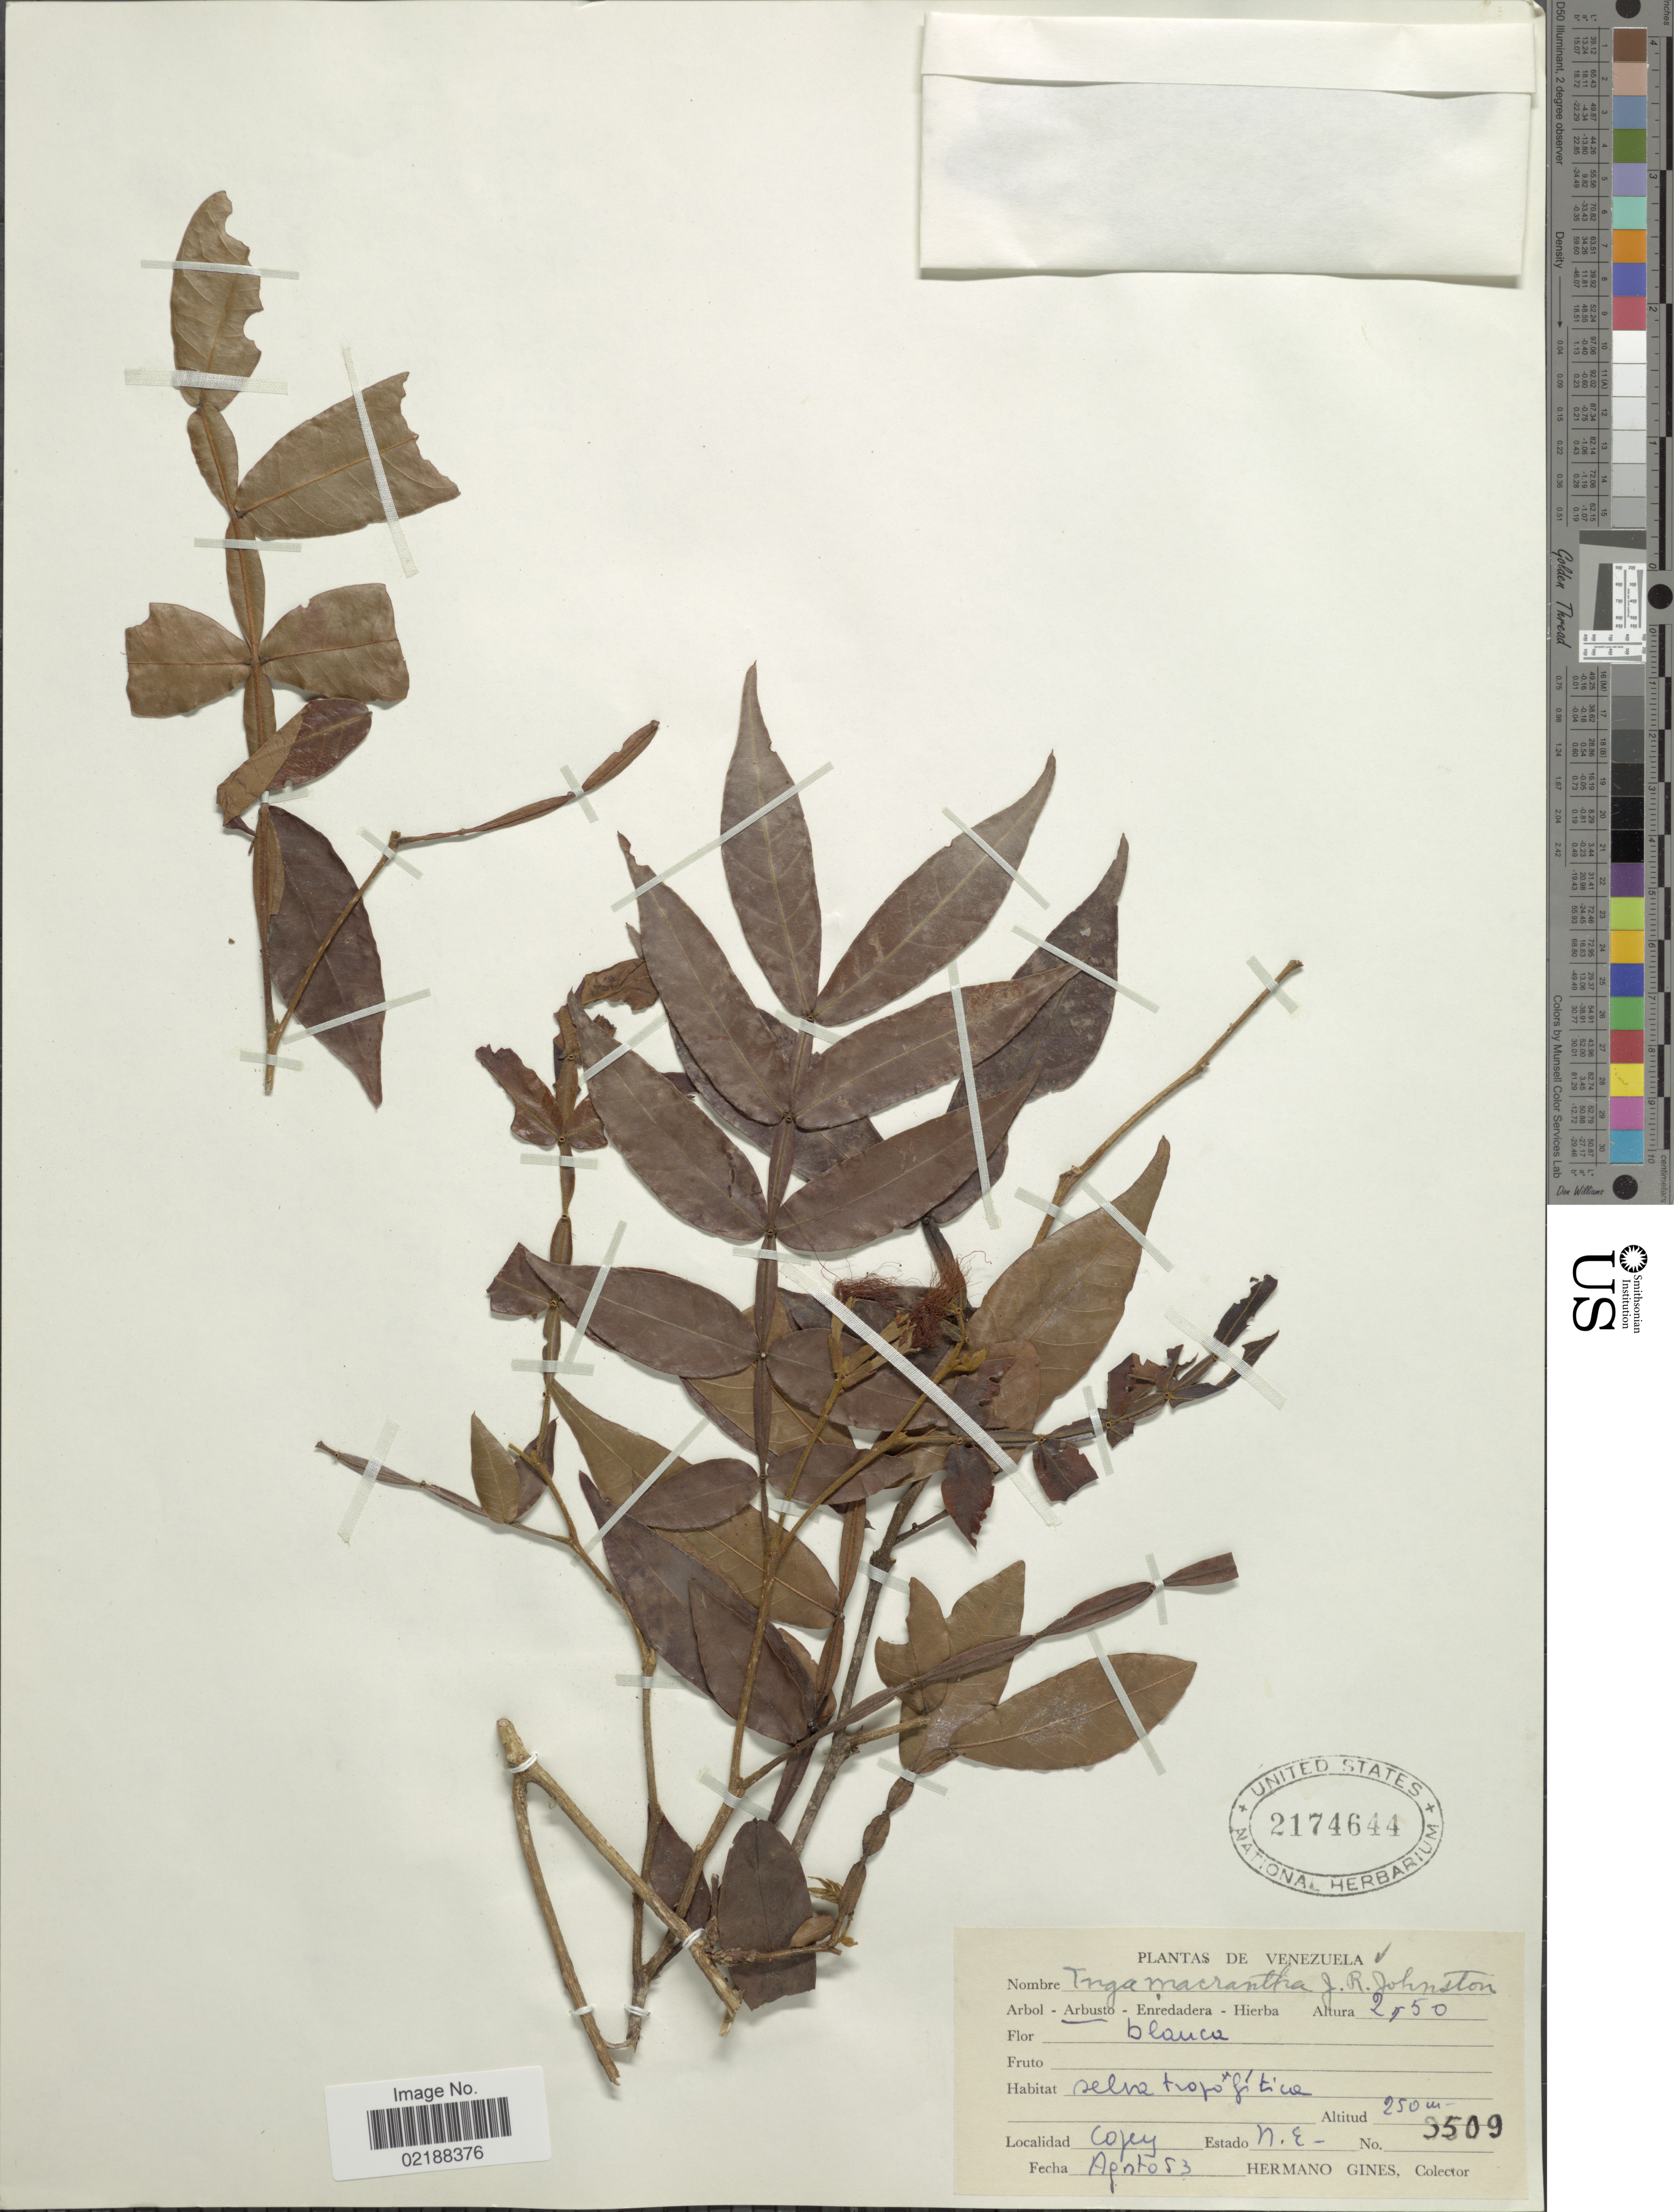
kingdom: Plantae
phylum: Tracheophyta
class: Magnoliopsida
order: Fabales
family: Fabaceae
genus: Inga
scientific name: Inga macrantha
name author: J.R. Johnst.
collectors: Bro. Gines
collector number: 3509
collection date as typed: Transcribed d/m/y: /8/53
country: Venezuela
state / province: Nueva Esparta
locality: Copey. Estado. N.E.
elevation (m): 250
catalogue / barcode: US 2174644